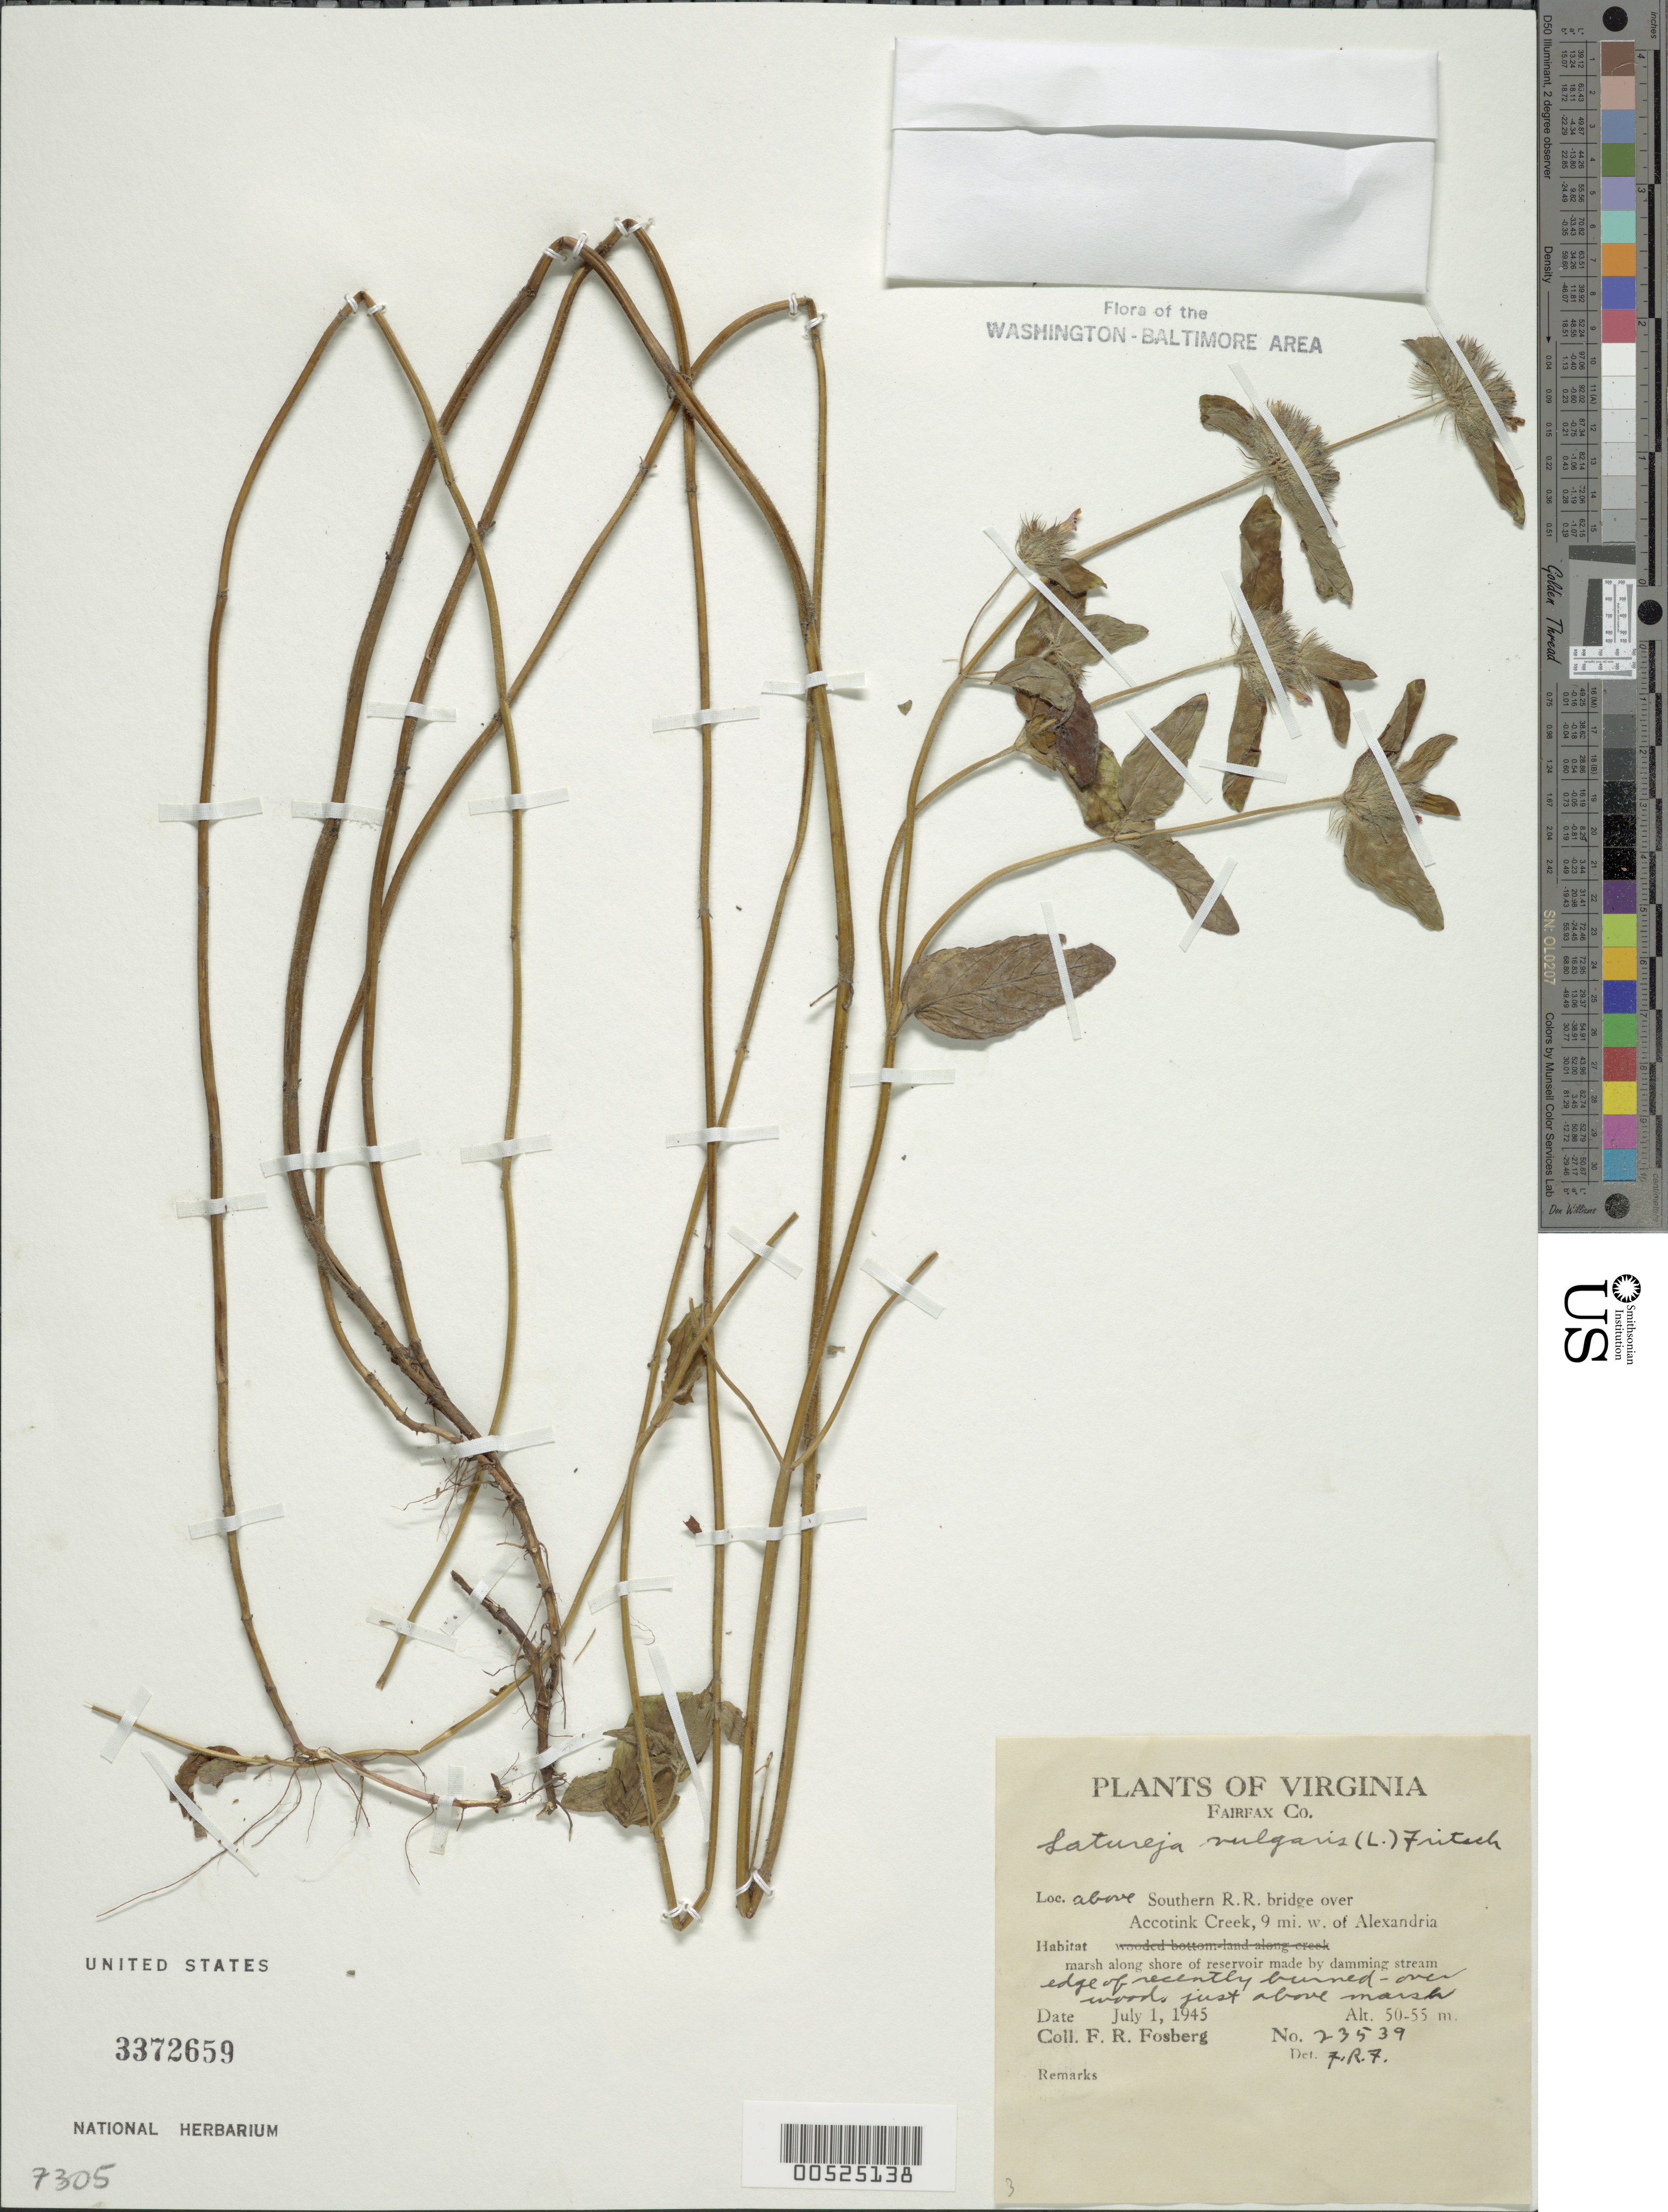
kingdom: Plantae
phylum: Tracheophyta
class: Magnoliopsida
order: Lamiales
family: Lamiaceae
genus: Clinopodium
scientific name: Clinopodium vulgare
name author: L.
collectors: F. R. Fosberg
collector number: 23539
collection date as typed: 01 Jul 1945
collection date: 1945-07-01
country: United States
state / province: Virginia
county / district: Fairfax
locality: Above Southern R.R. Bridge over Accotink Creek, 9 mi. W of Alexandria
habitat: Marsh along shore of reservoir made by damming stream, marsh along shore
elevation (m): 50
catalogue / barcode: US 3372659